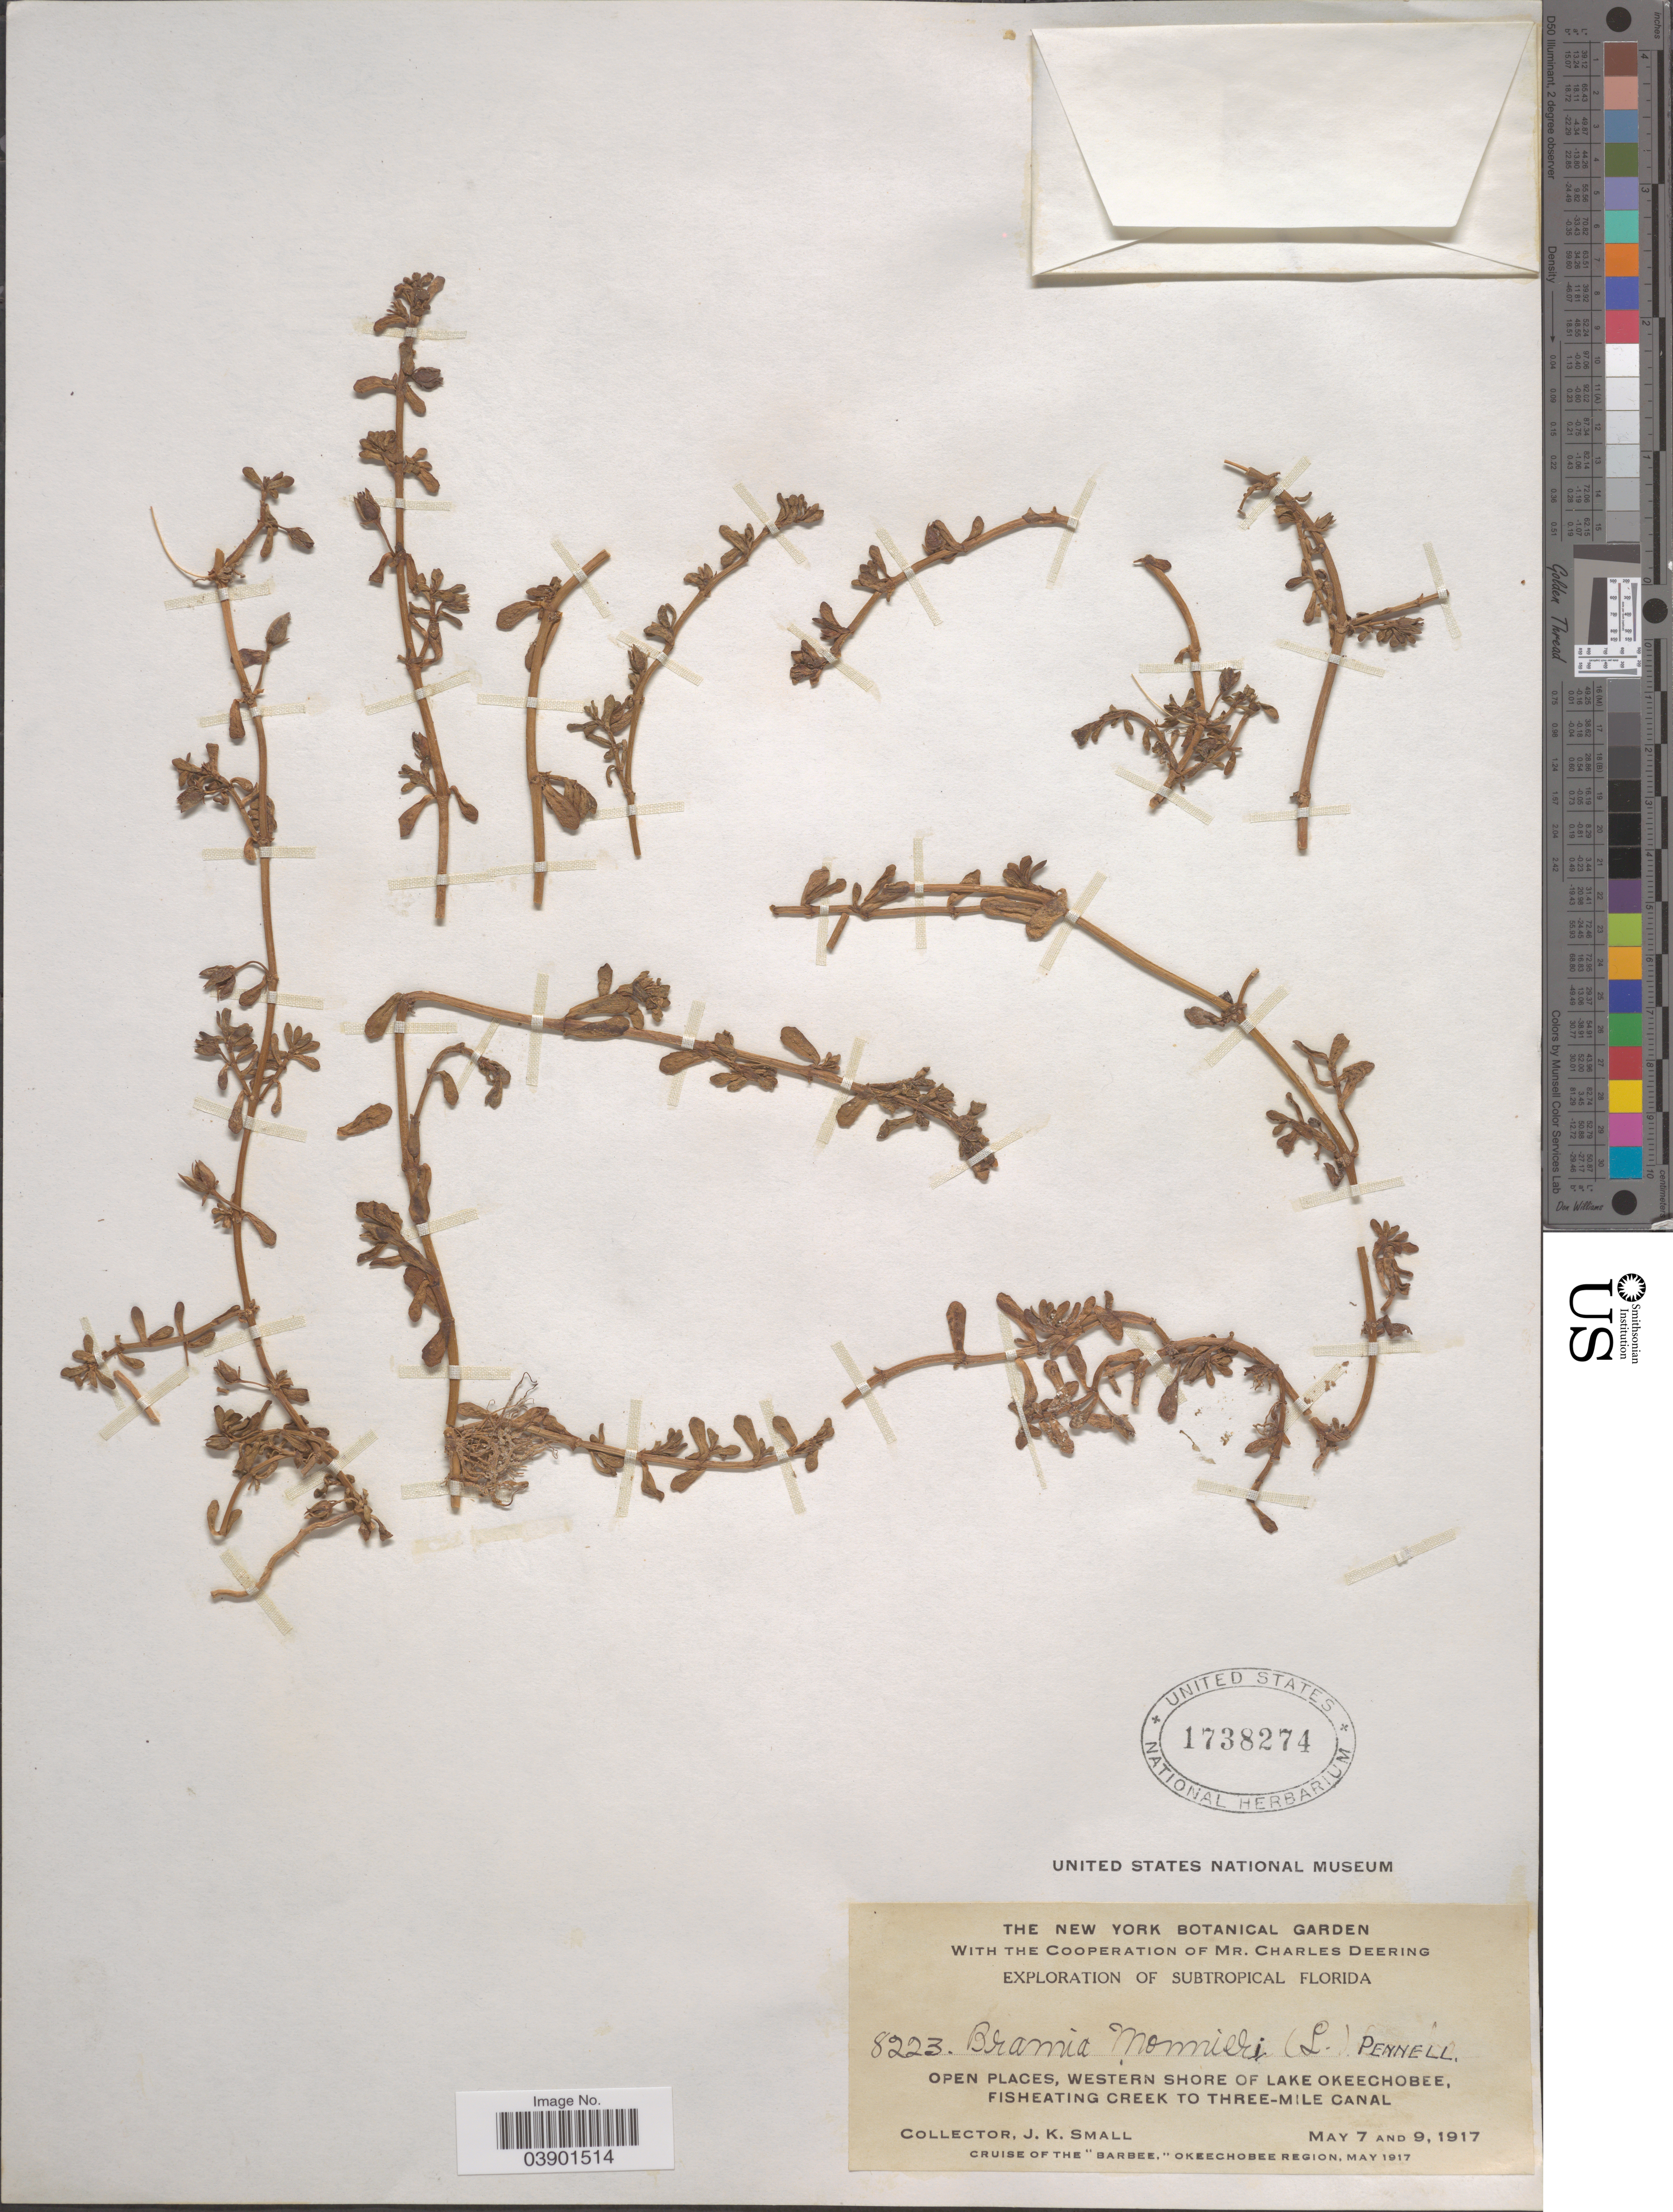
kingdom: Plantae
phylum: Tracheophyta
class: Magnoliopsida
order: Lamiales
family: Plantaginaceae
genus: Bacopa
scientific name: Bacopa monnieri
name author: (L.) Pennell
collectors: J. K. Small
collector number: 8223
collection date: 1917-05-07/1917-05-09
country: United States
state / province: Florida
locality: Subtropical Florida. Western shore of Lake Okeechobee, Fisheating Creek to Three-Mile Canal. Cruise of the "Barbee," Okeechobee Region. [unsure placement]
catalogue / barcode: US 1738274